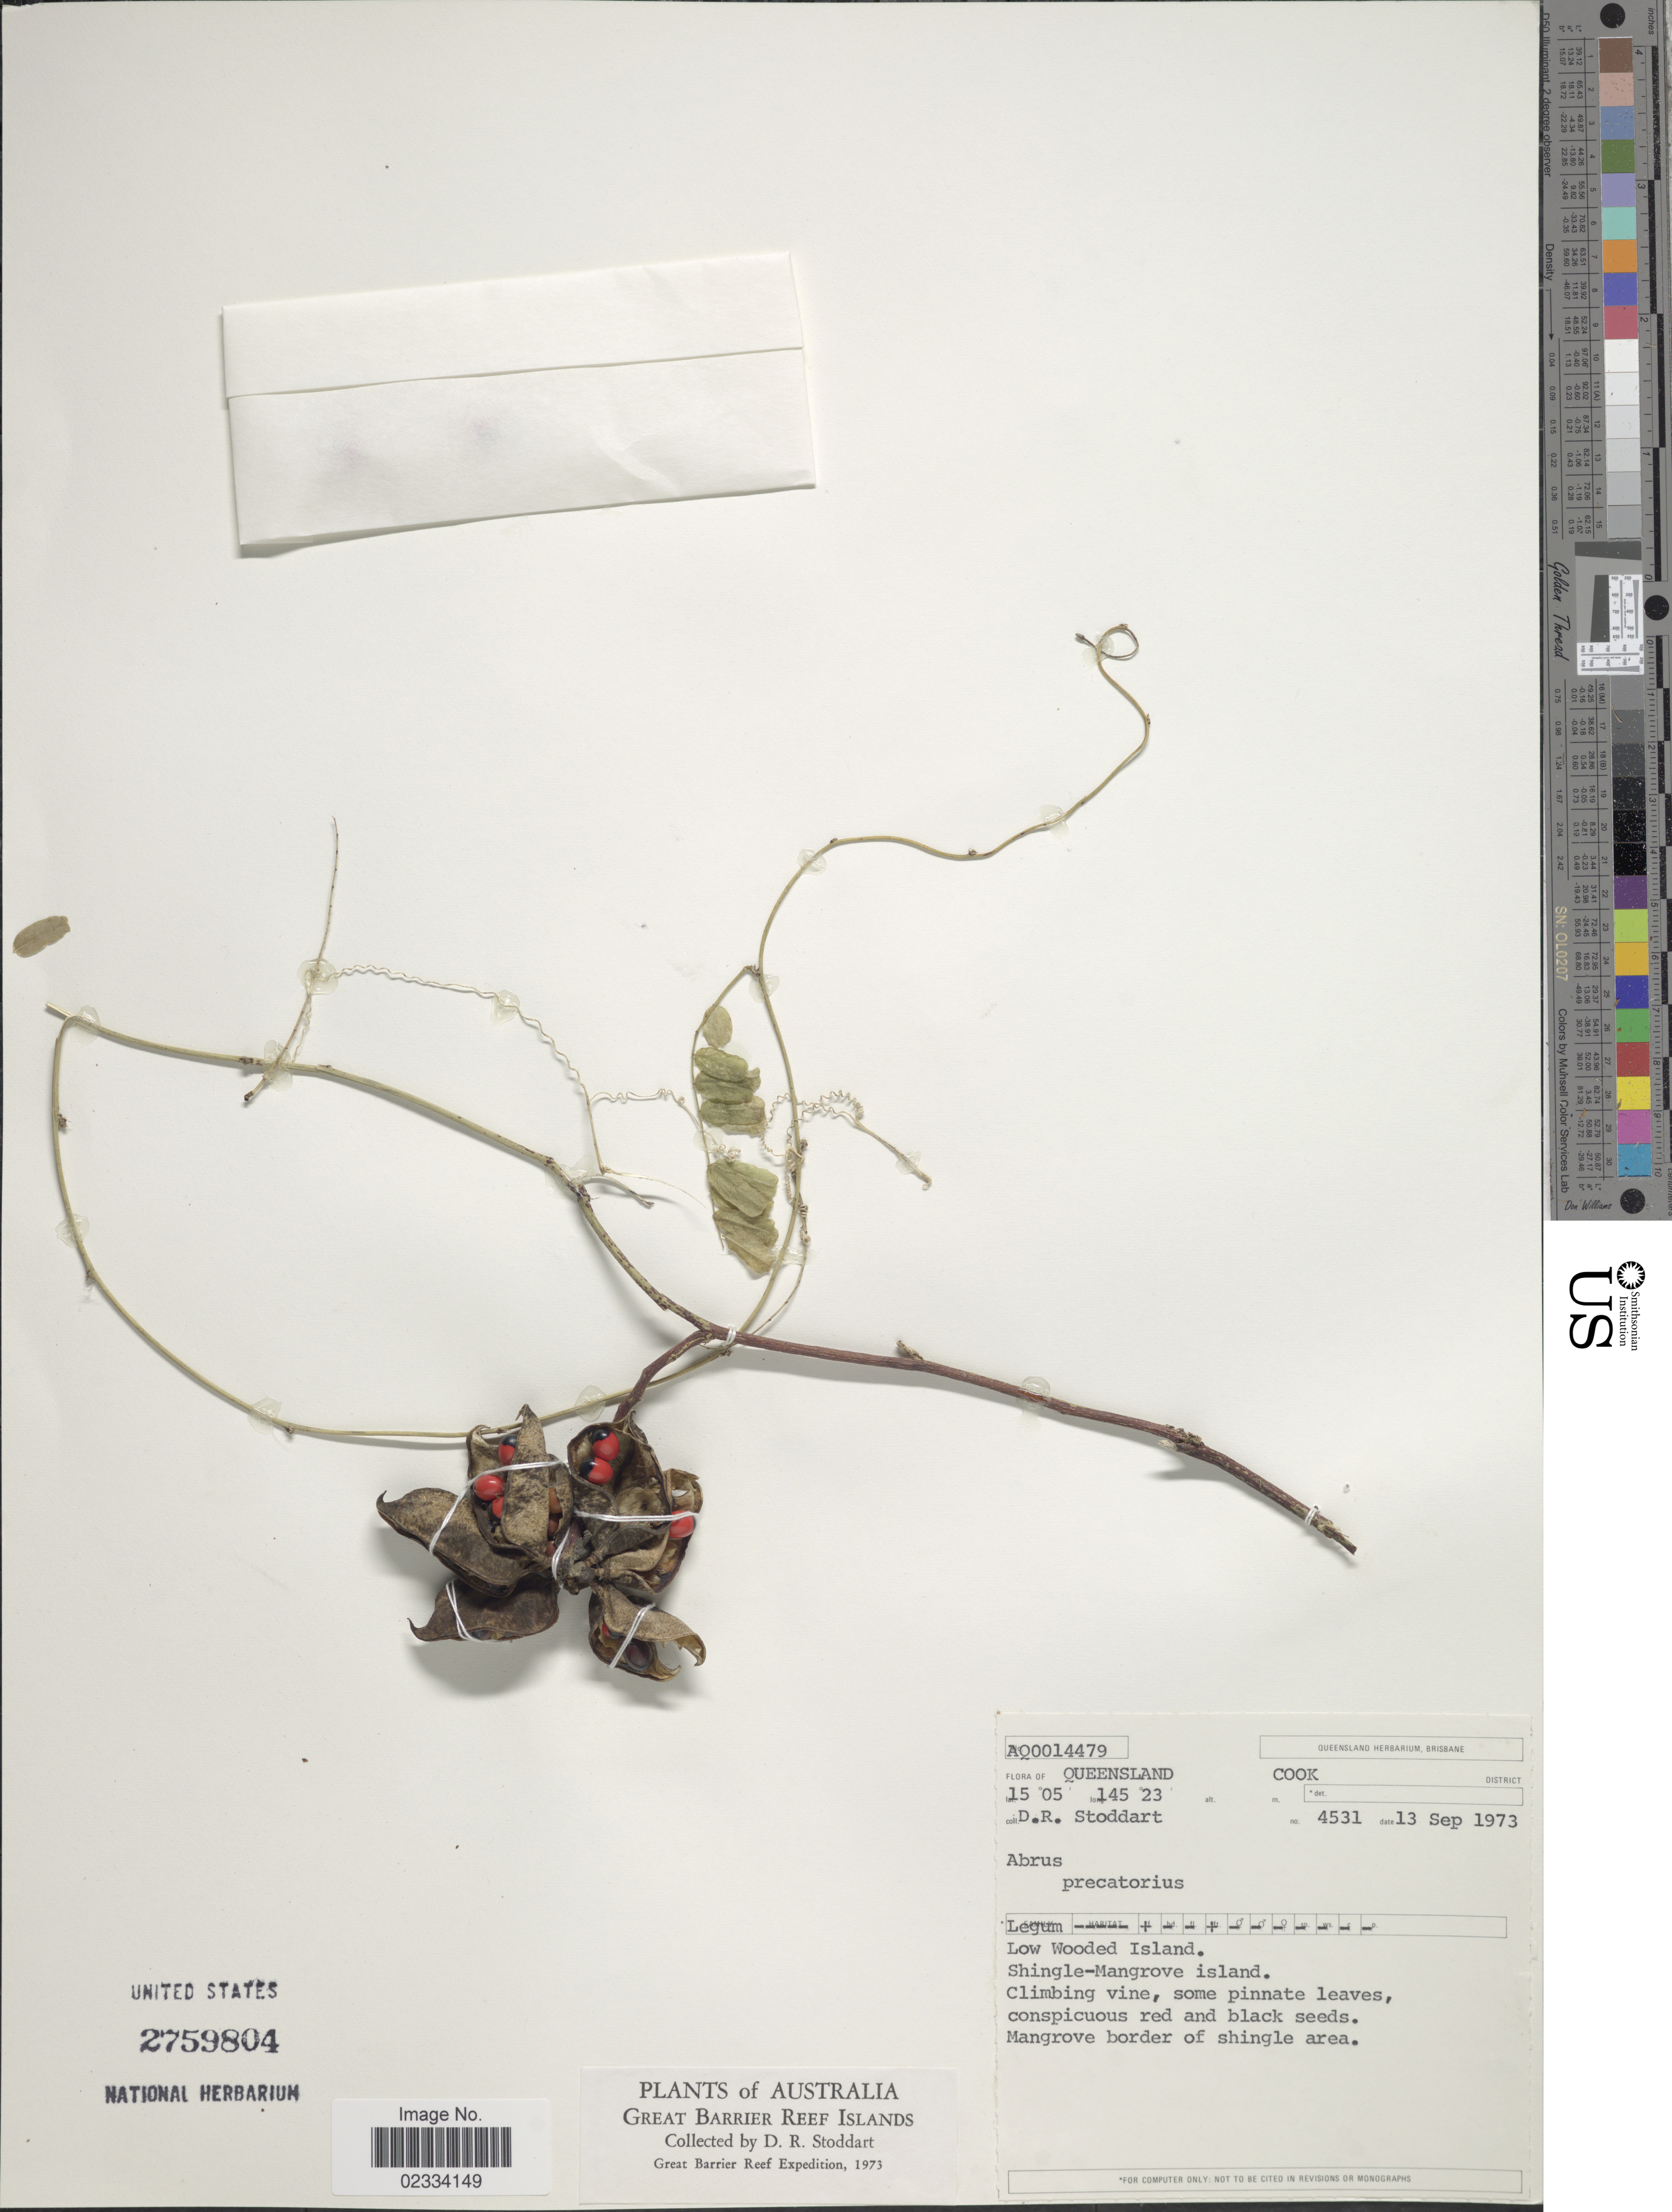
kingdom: Plantae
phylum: Tracheophyta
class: Magnoliopsida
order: Fabales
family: Fabaceae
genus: Abrus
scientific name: Abrus sp.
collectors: D. R. Stoddart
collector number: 4531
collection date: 1973-09-13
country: Australia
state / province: Queensland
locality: Cook District. Low Wooded Island. Shingle-Mangrove island. Great Barrier Reef Islands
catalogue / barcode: US 2759804